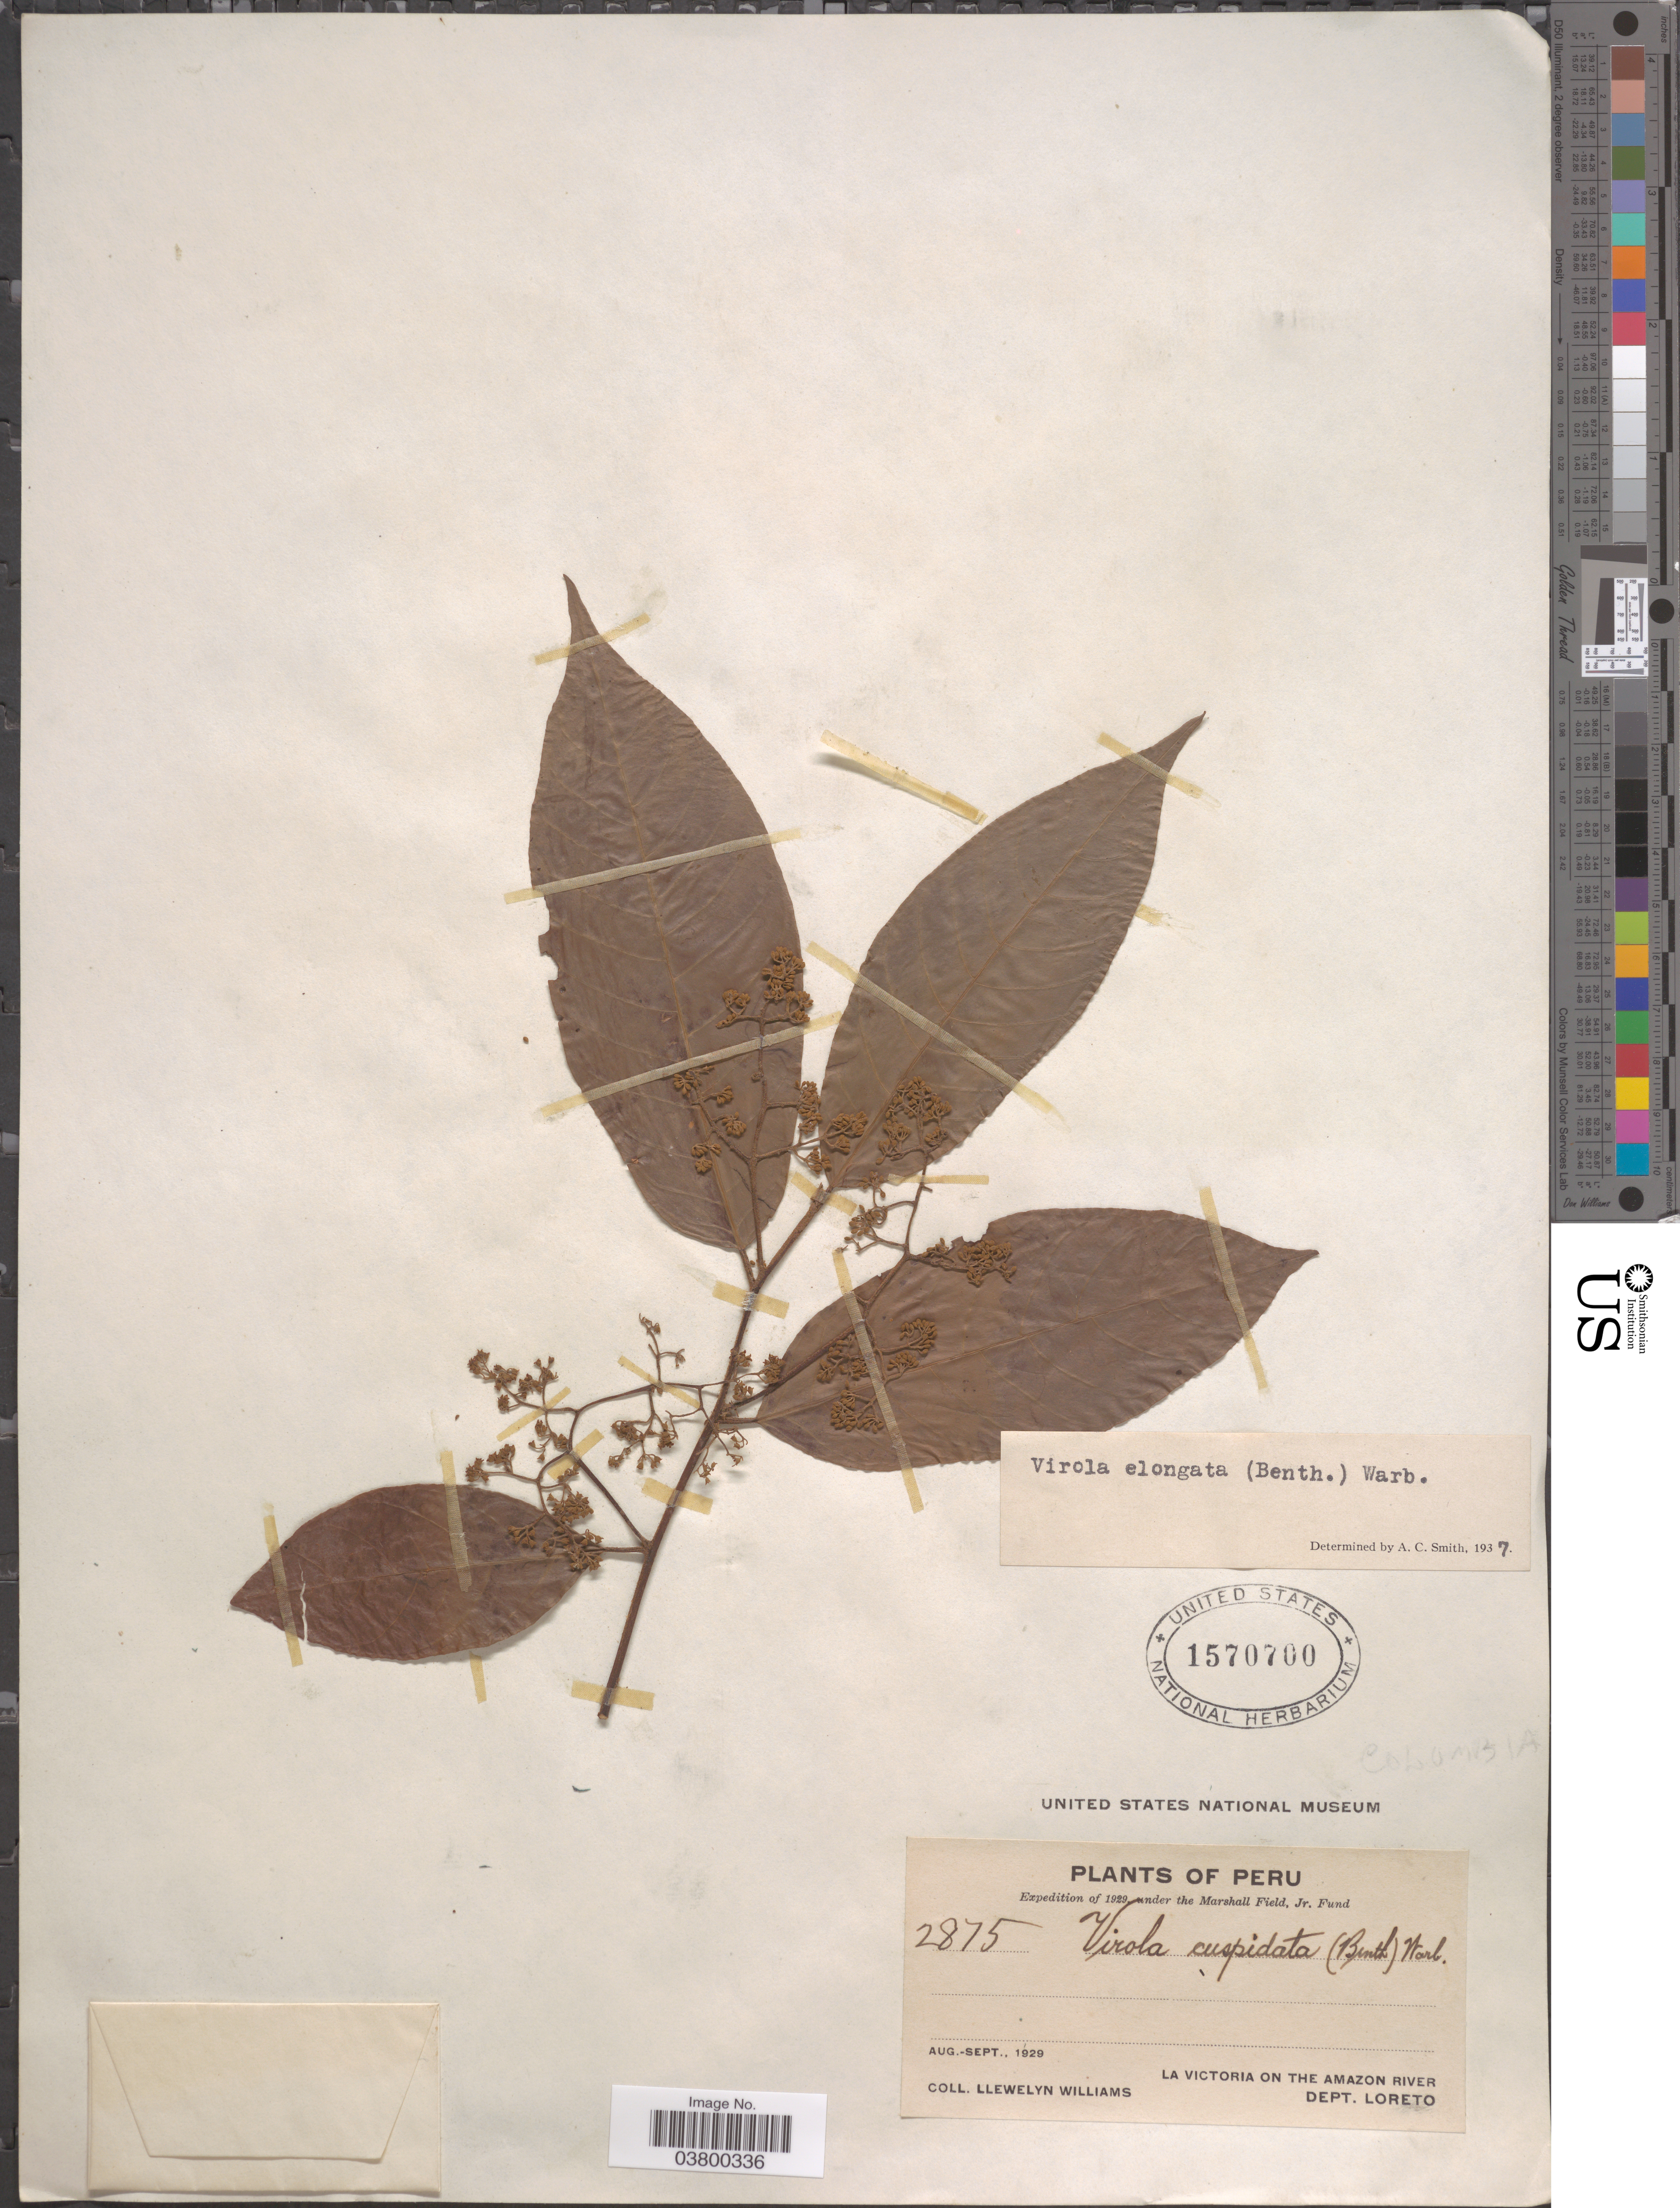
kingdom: Plantae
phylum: Tracheophyta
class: Magnoliopsida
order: Magnoliales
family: Myristicaceae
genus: Virola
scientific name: Virola elongata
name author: (Benth.) Warb.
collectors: Ll. Williams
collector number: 2875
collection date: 1929-08/1929-09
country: Peru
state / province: Loreto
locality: La Victoria on the Amazon River. Dept. Loreto.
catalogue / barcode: US 1570700